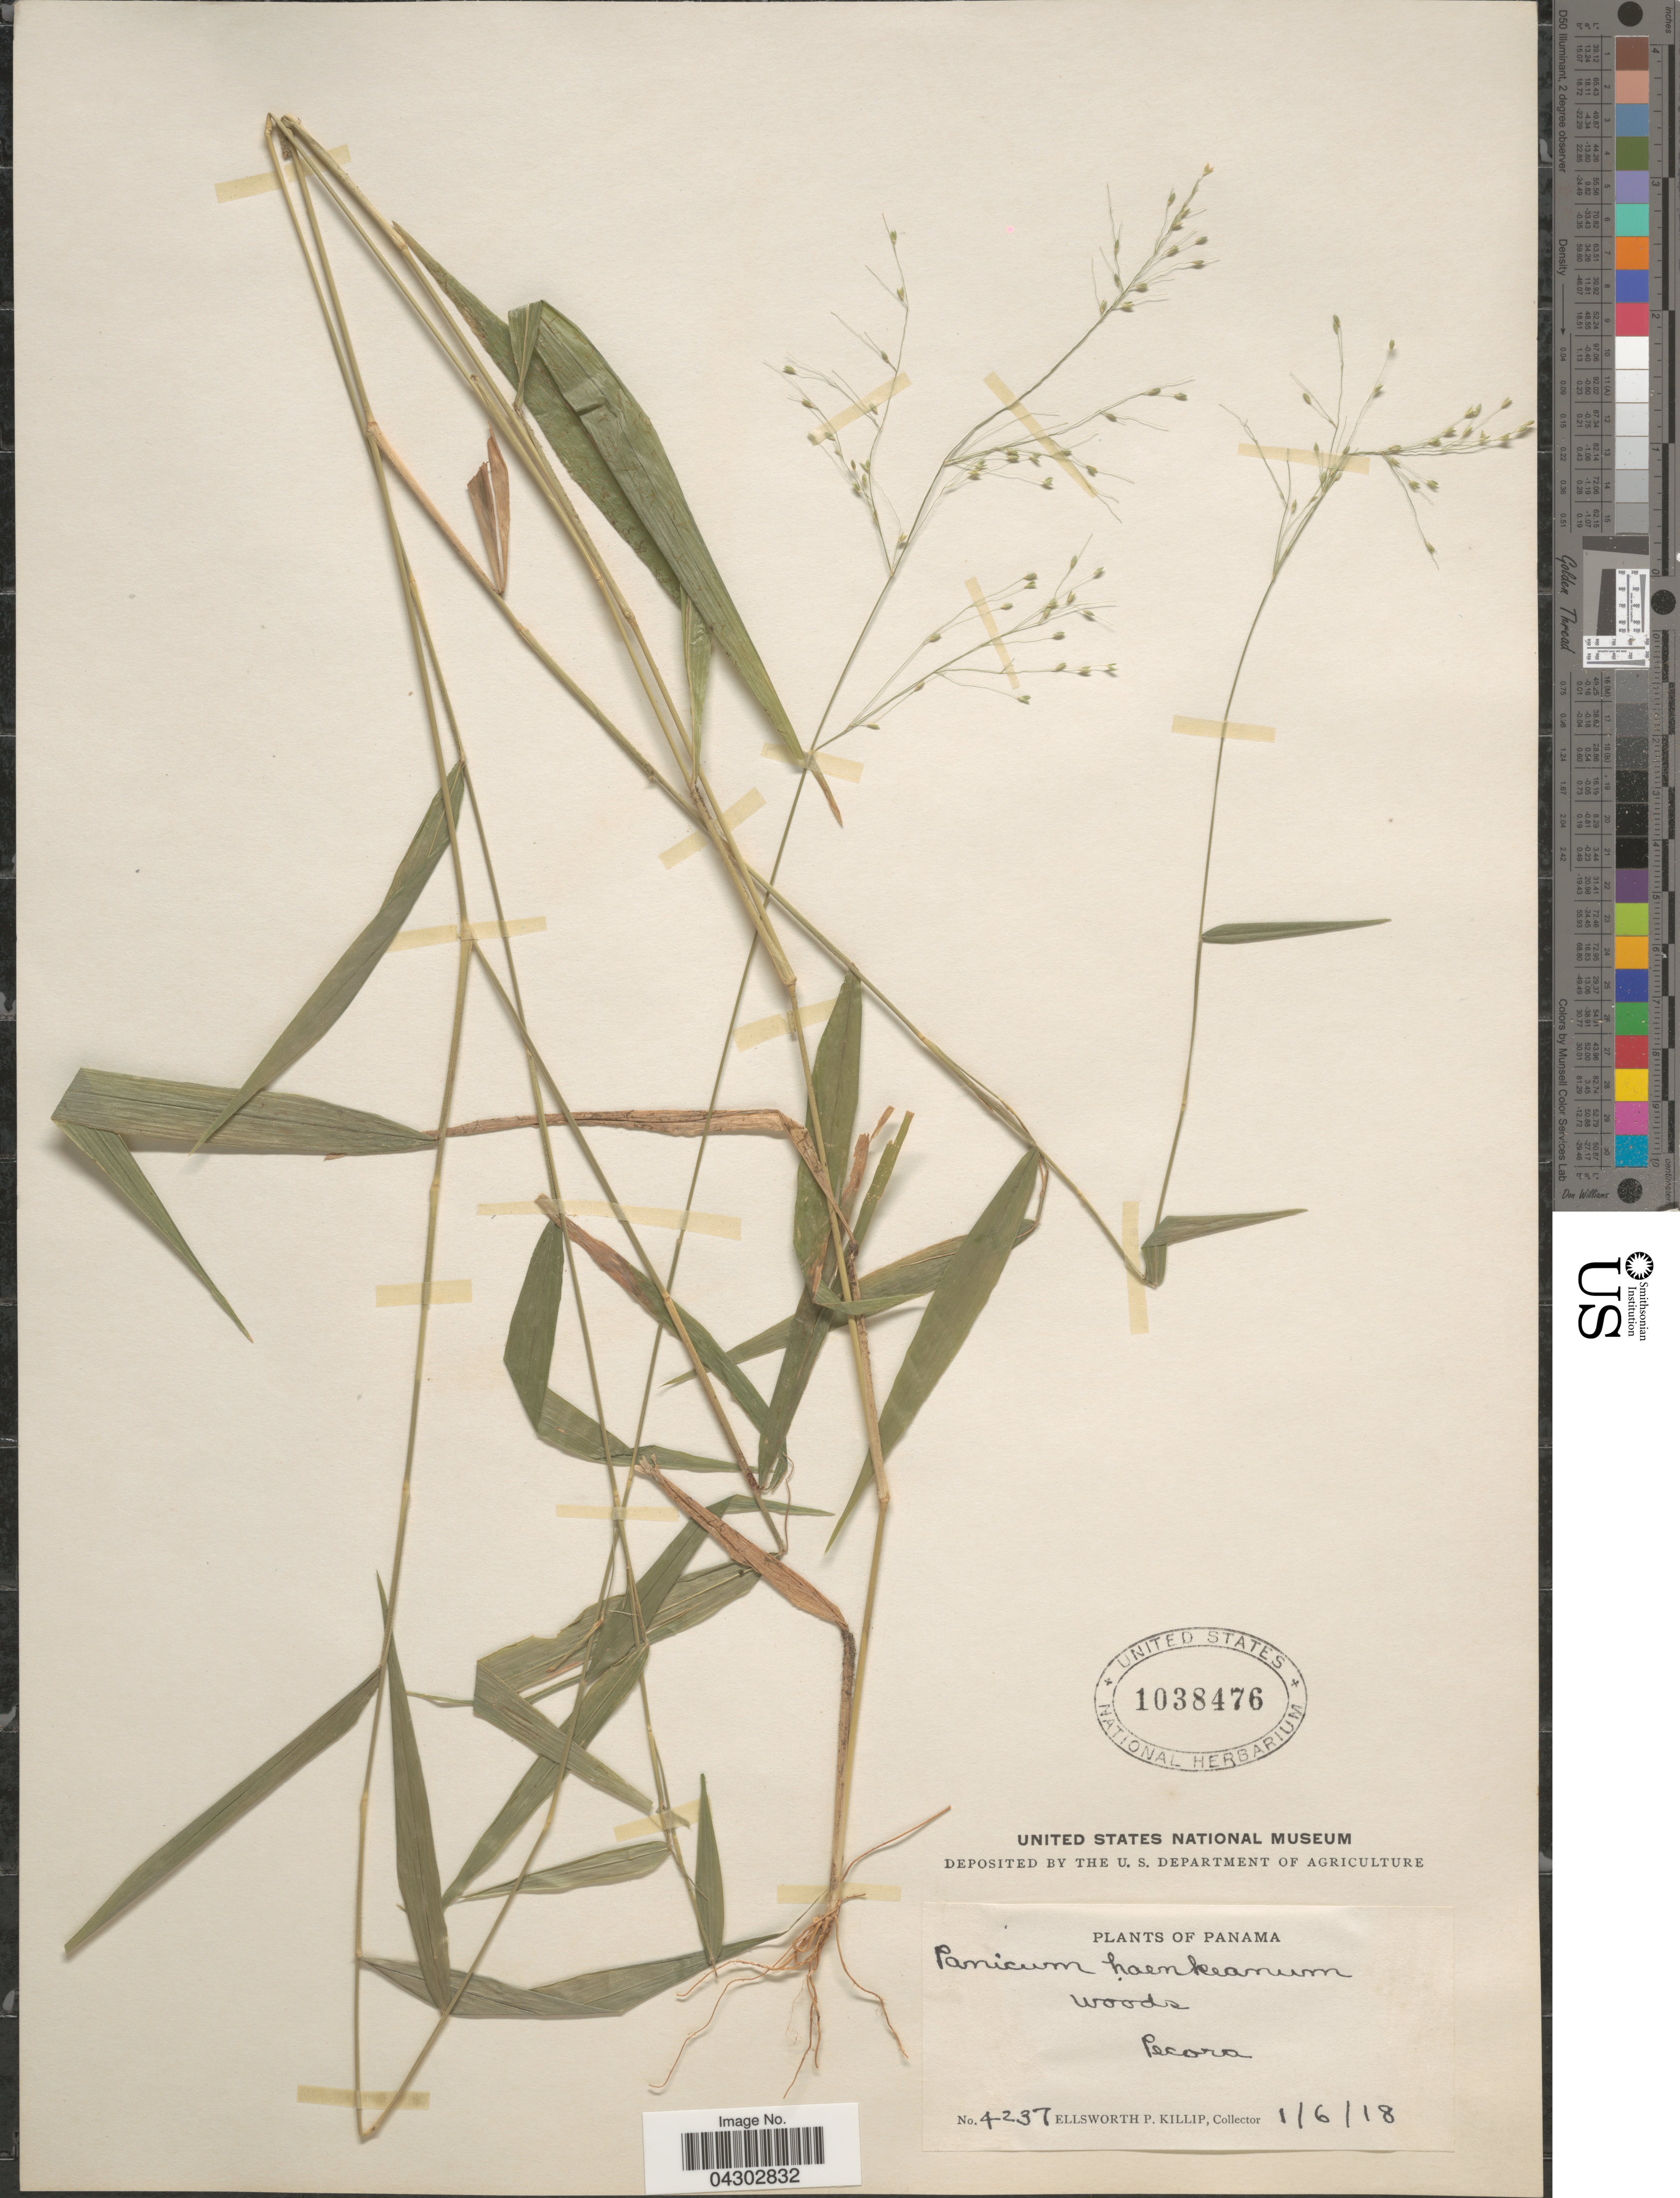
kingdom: Plantae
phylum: Tracheophyta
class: Liliopsida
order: Poales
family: Poaceae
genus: Panicum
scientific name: Panicum haenkeanum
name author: J. Presl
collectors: E. P. Killip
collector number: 4237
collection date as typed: Transcribed d/m/y: 1/6/18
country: Panama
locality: Pecora.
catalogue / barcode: US 1038476